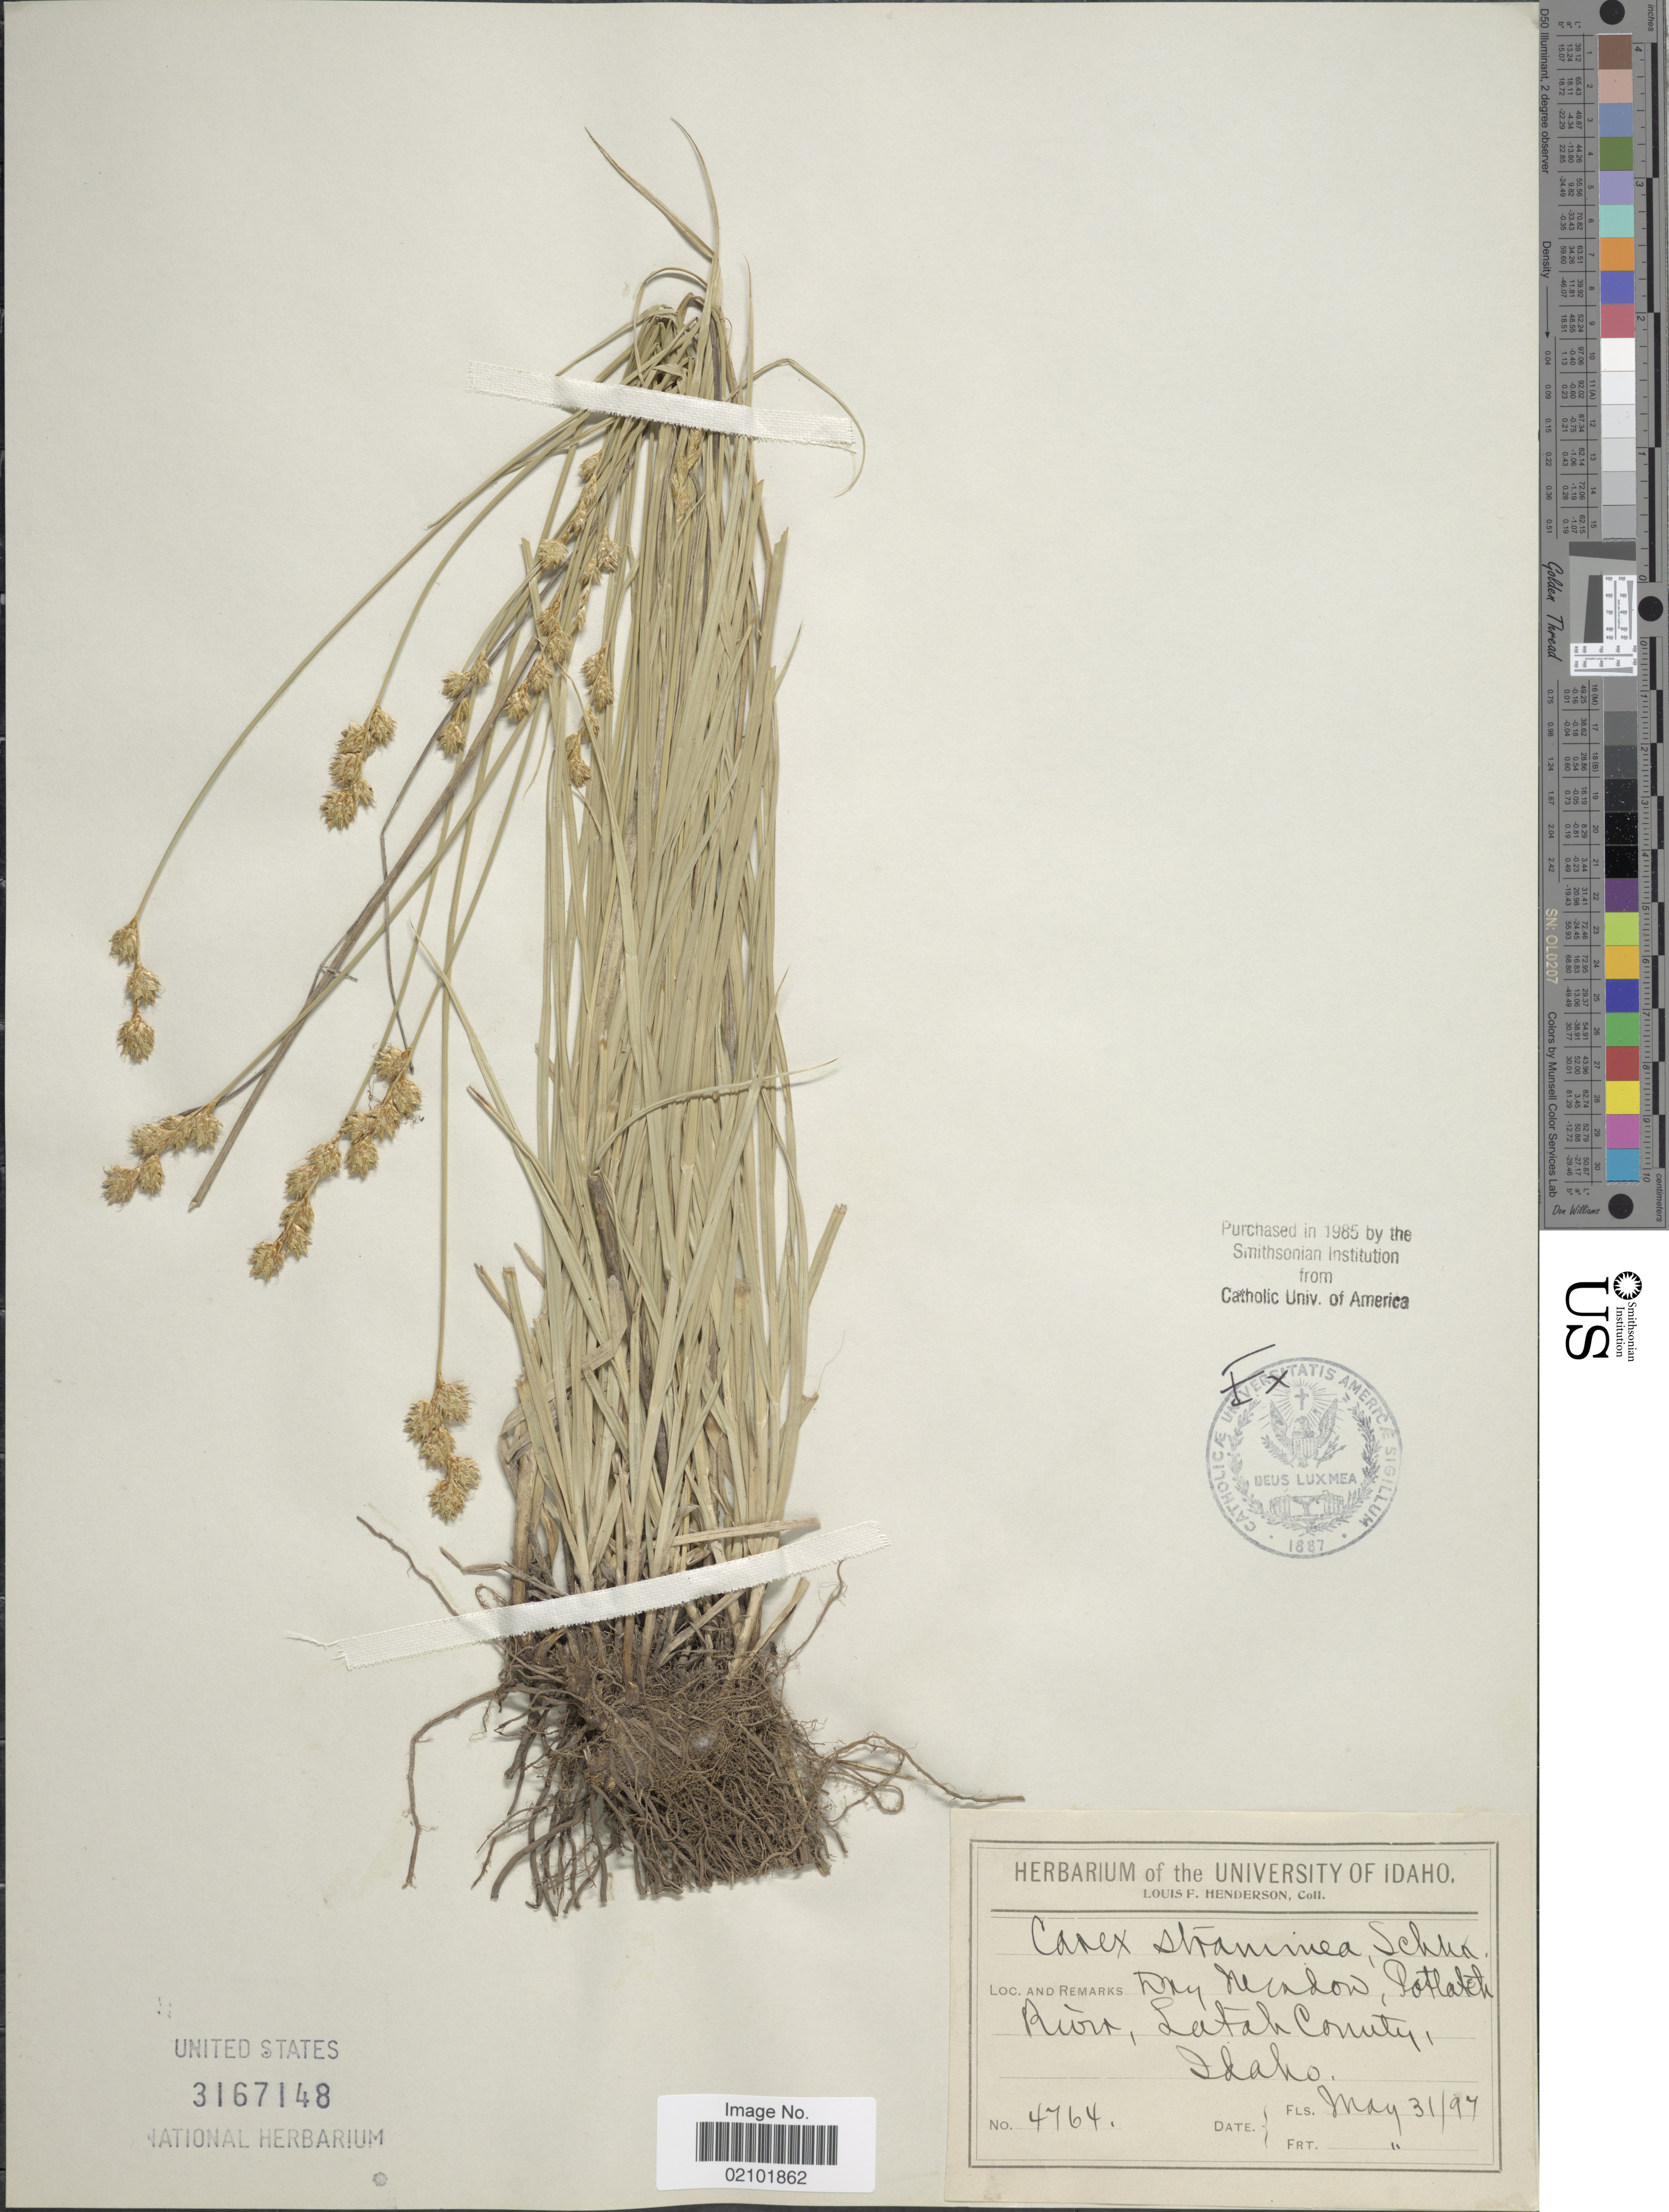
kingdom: Plantae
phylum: Tracheophyta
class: Liliopsida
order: Poales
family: Cyperaceae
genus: Carex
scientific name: Carex albolutescens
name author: Schwein.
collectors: L. Henderson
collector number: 4764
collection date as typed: Transcribed d/m/y: 31/5/97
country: United States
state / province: Idaho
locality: Potlatch River, Latah County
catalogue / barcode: US 3167148